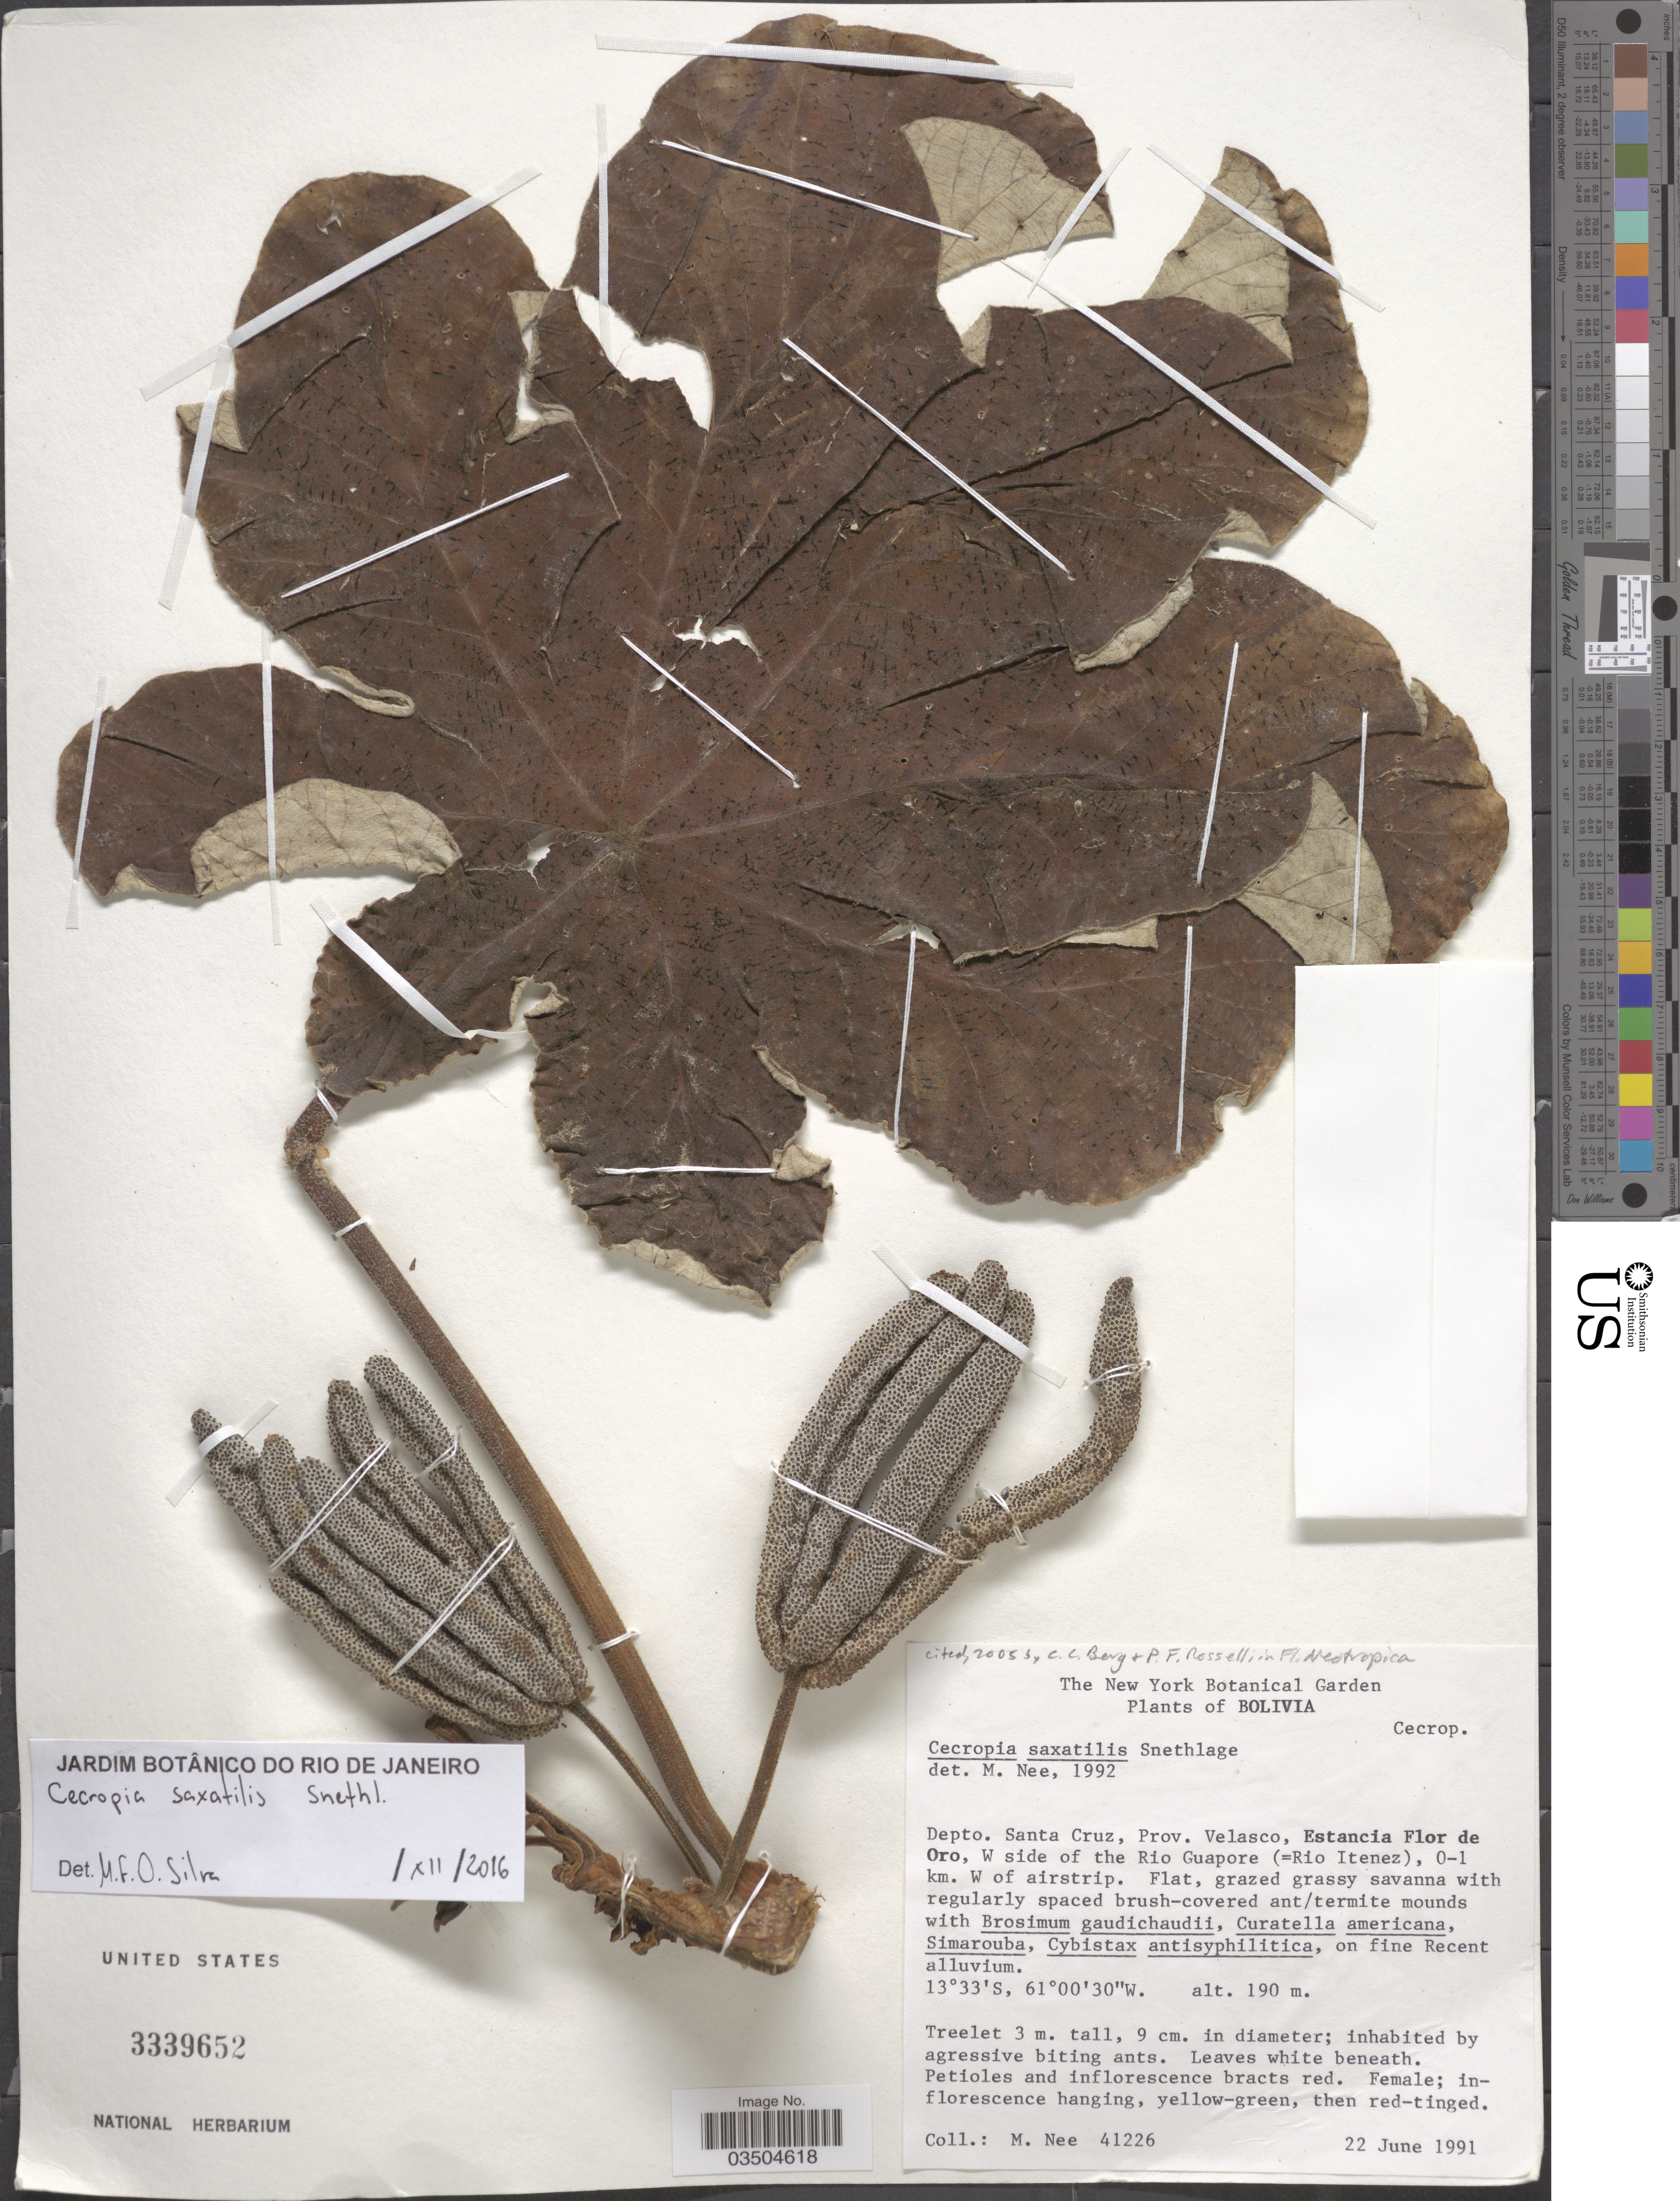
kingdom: Plantae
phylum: Tracheophyta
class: Magnoliopsida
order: Rosales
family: Urticaceae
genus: Cecropia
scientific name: Cecropia saxatilis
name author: Snethl.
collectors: M. Nee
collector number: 41226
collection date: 1991-06-22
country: Bolivia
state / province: Santa Cruz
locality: Depto. Santa Cruz, Prov. Velasco, Estancia Flor de Oro, W side of the Rio Guapore (= Rio Itenez), 0-1 km. W of airstrip.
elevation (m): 190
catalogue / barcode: US 3339652